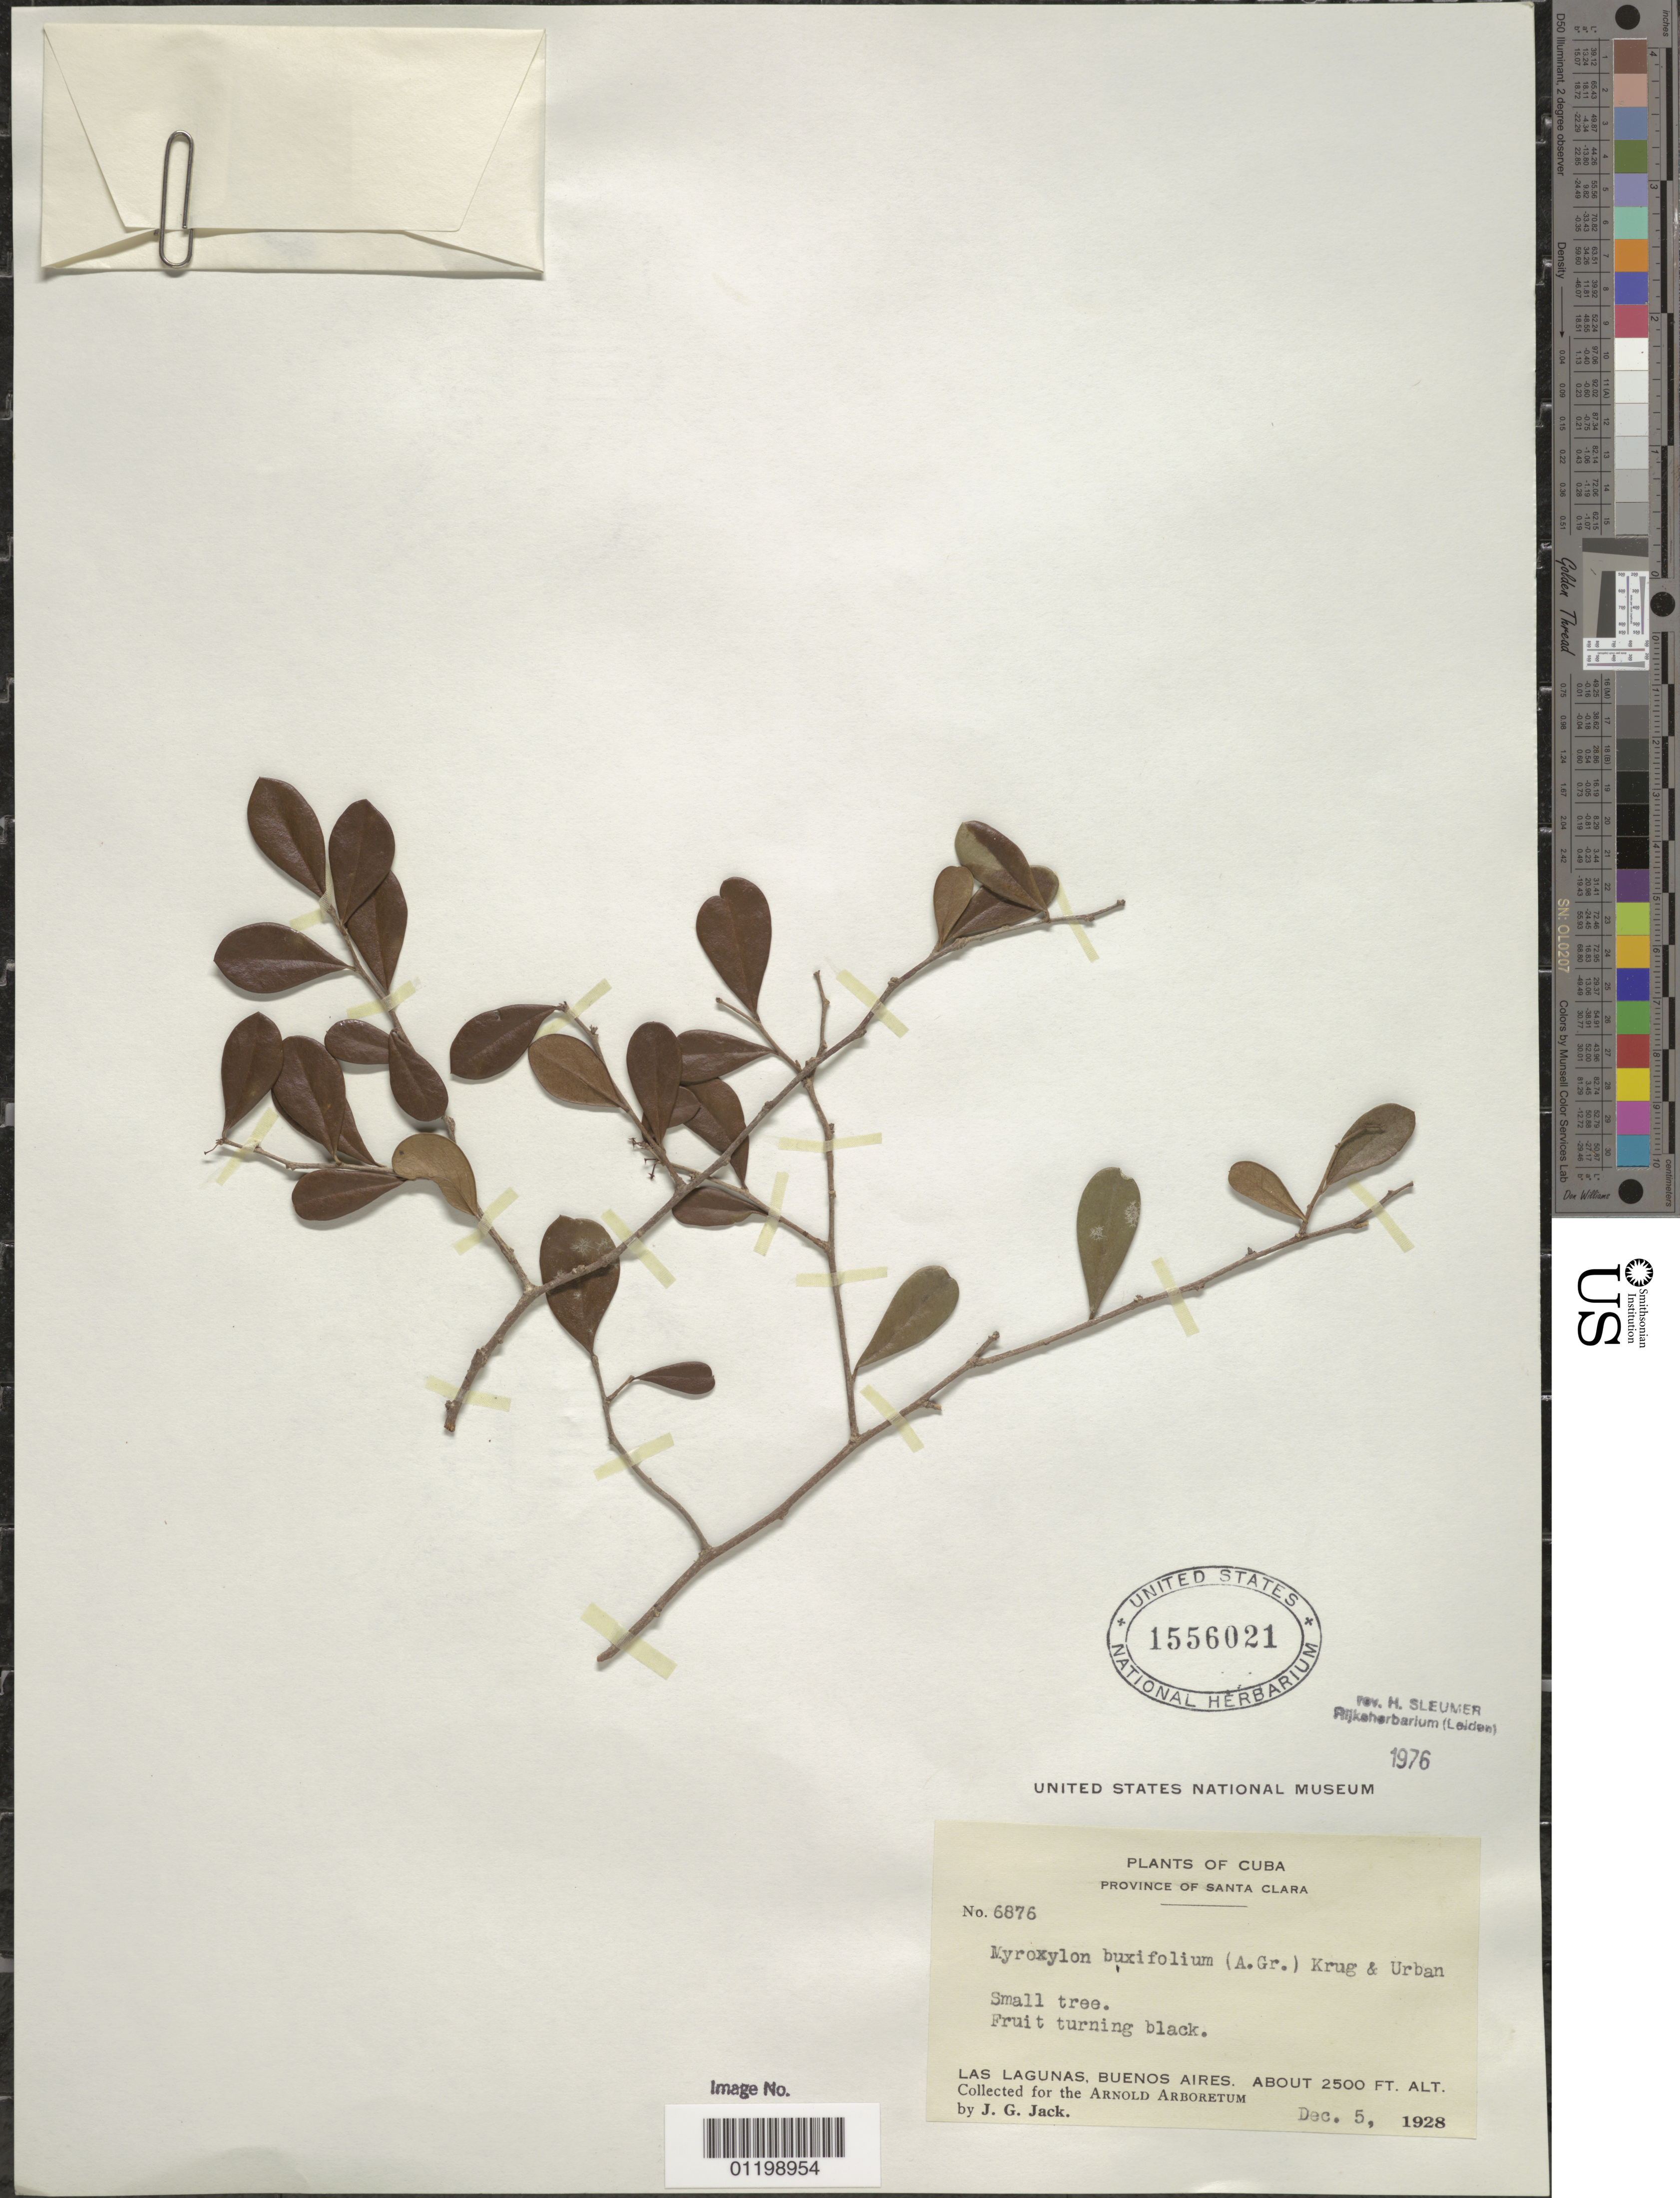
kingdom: Plantae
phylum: Tracheophyta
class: Magnoliopsida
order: Malpighiales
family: Salicaceae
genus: Xylosma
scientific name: Xylosma buxifolia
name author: A. Gray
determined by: Strong, Mark T., (BOT), Smithsonian Institution - National Museum of Natural History (UNITED STATES)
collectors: J. G. Jack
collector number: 6876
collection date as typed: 05 Dec 1928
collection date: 1928-12-05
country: Cuba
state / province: Las Villas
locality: Las Lagunas, Buenos Aires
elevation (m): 762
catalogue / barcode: US 1556021